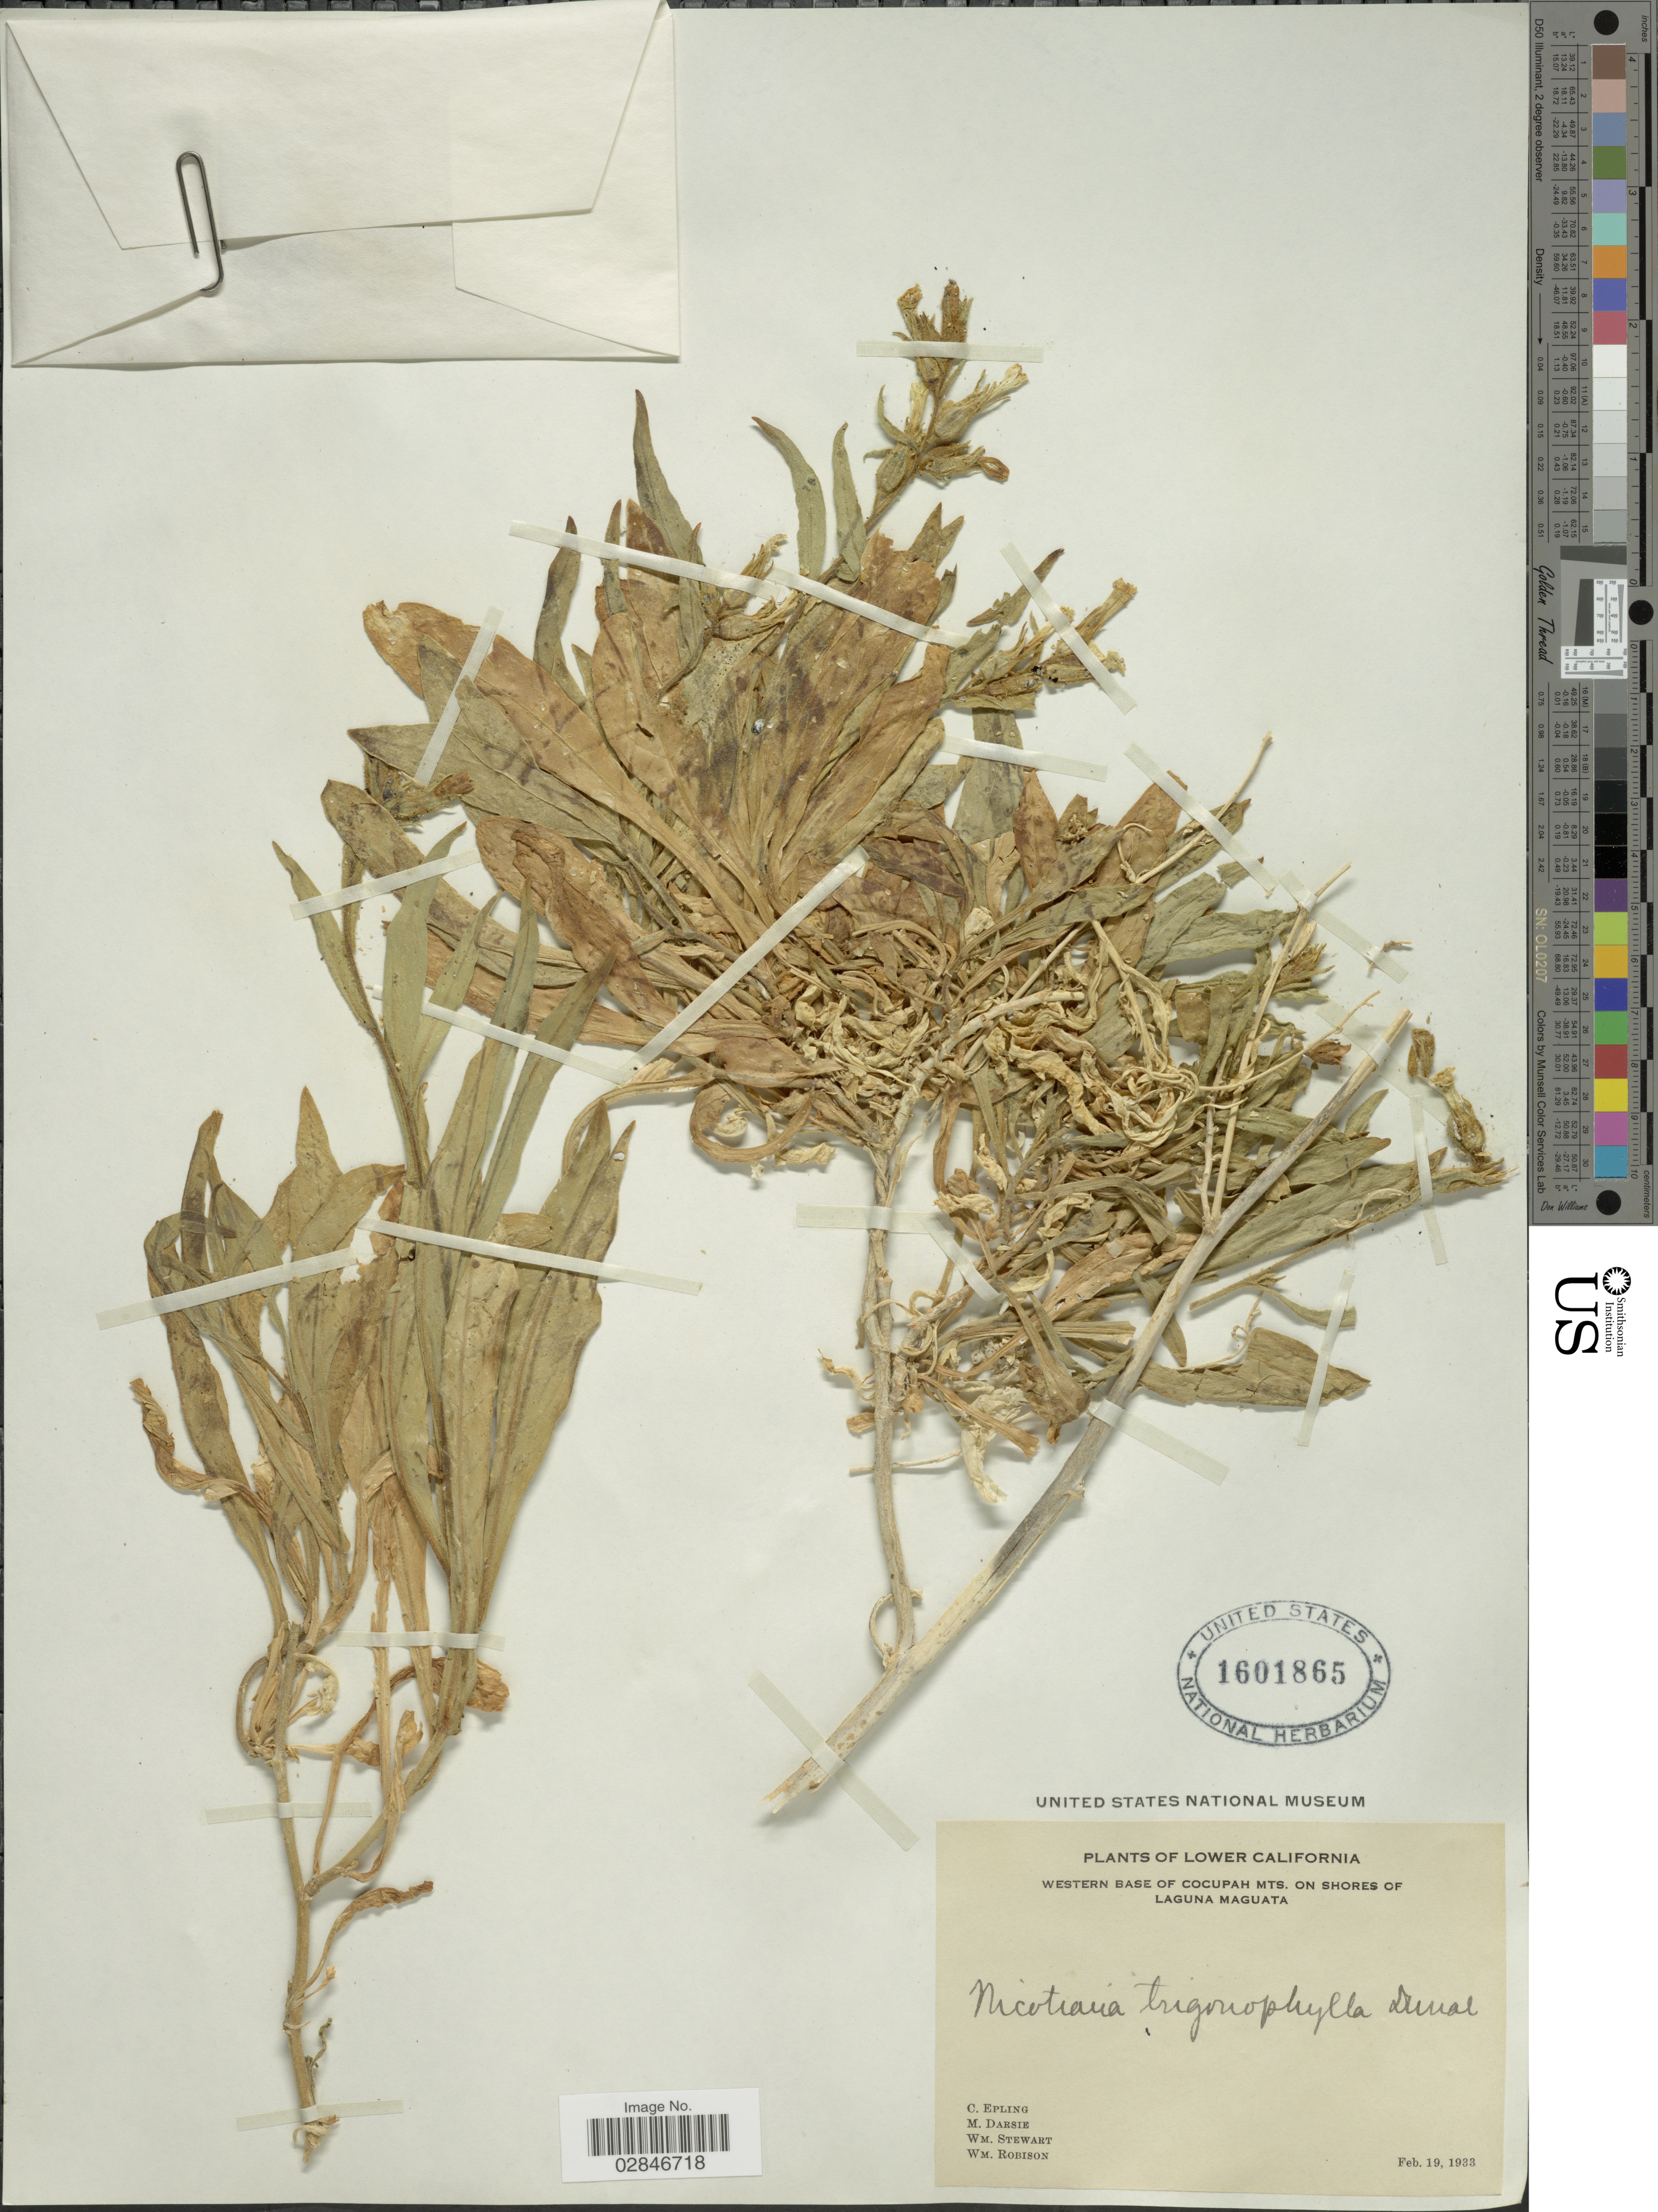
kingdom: Plantae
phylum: Tracheophyta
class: Magnoliopsida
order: Solanales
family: Solanaceae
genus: Nicotiana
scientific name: Nicotiana trigonophylla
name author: Dunal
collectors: C. C. Epling, M. Darsie, W. Stewart & W. Robison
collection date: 1933-02-19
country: Mexico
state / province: Baja California Norte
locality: Lower California, Western base of Cocupah Mts. on shores of Laguna Maguata.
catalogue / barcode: US 1601865